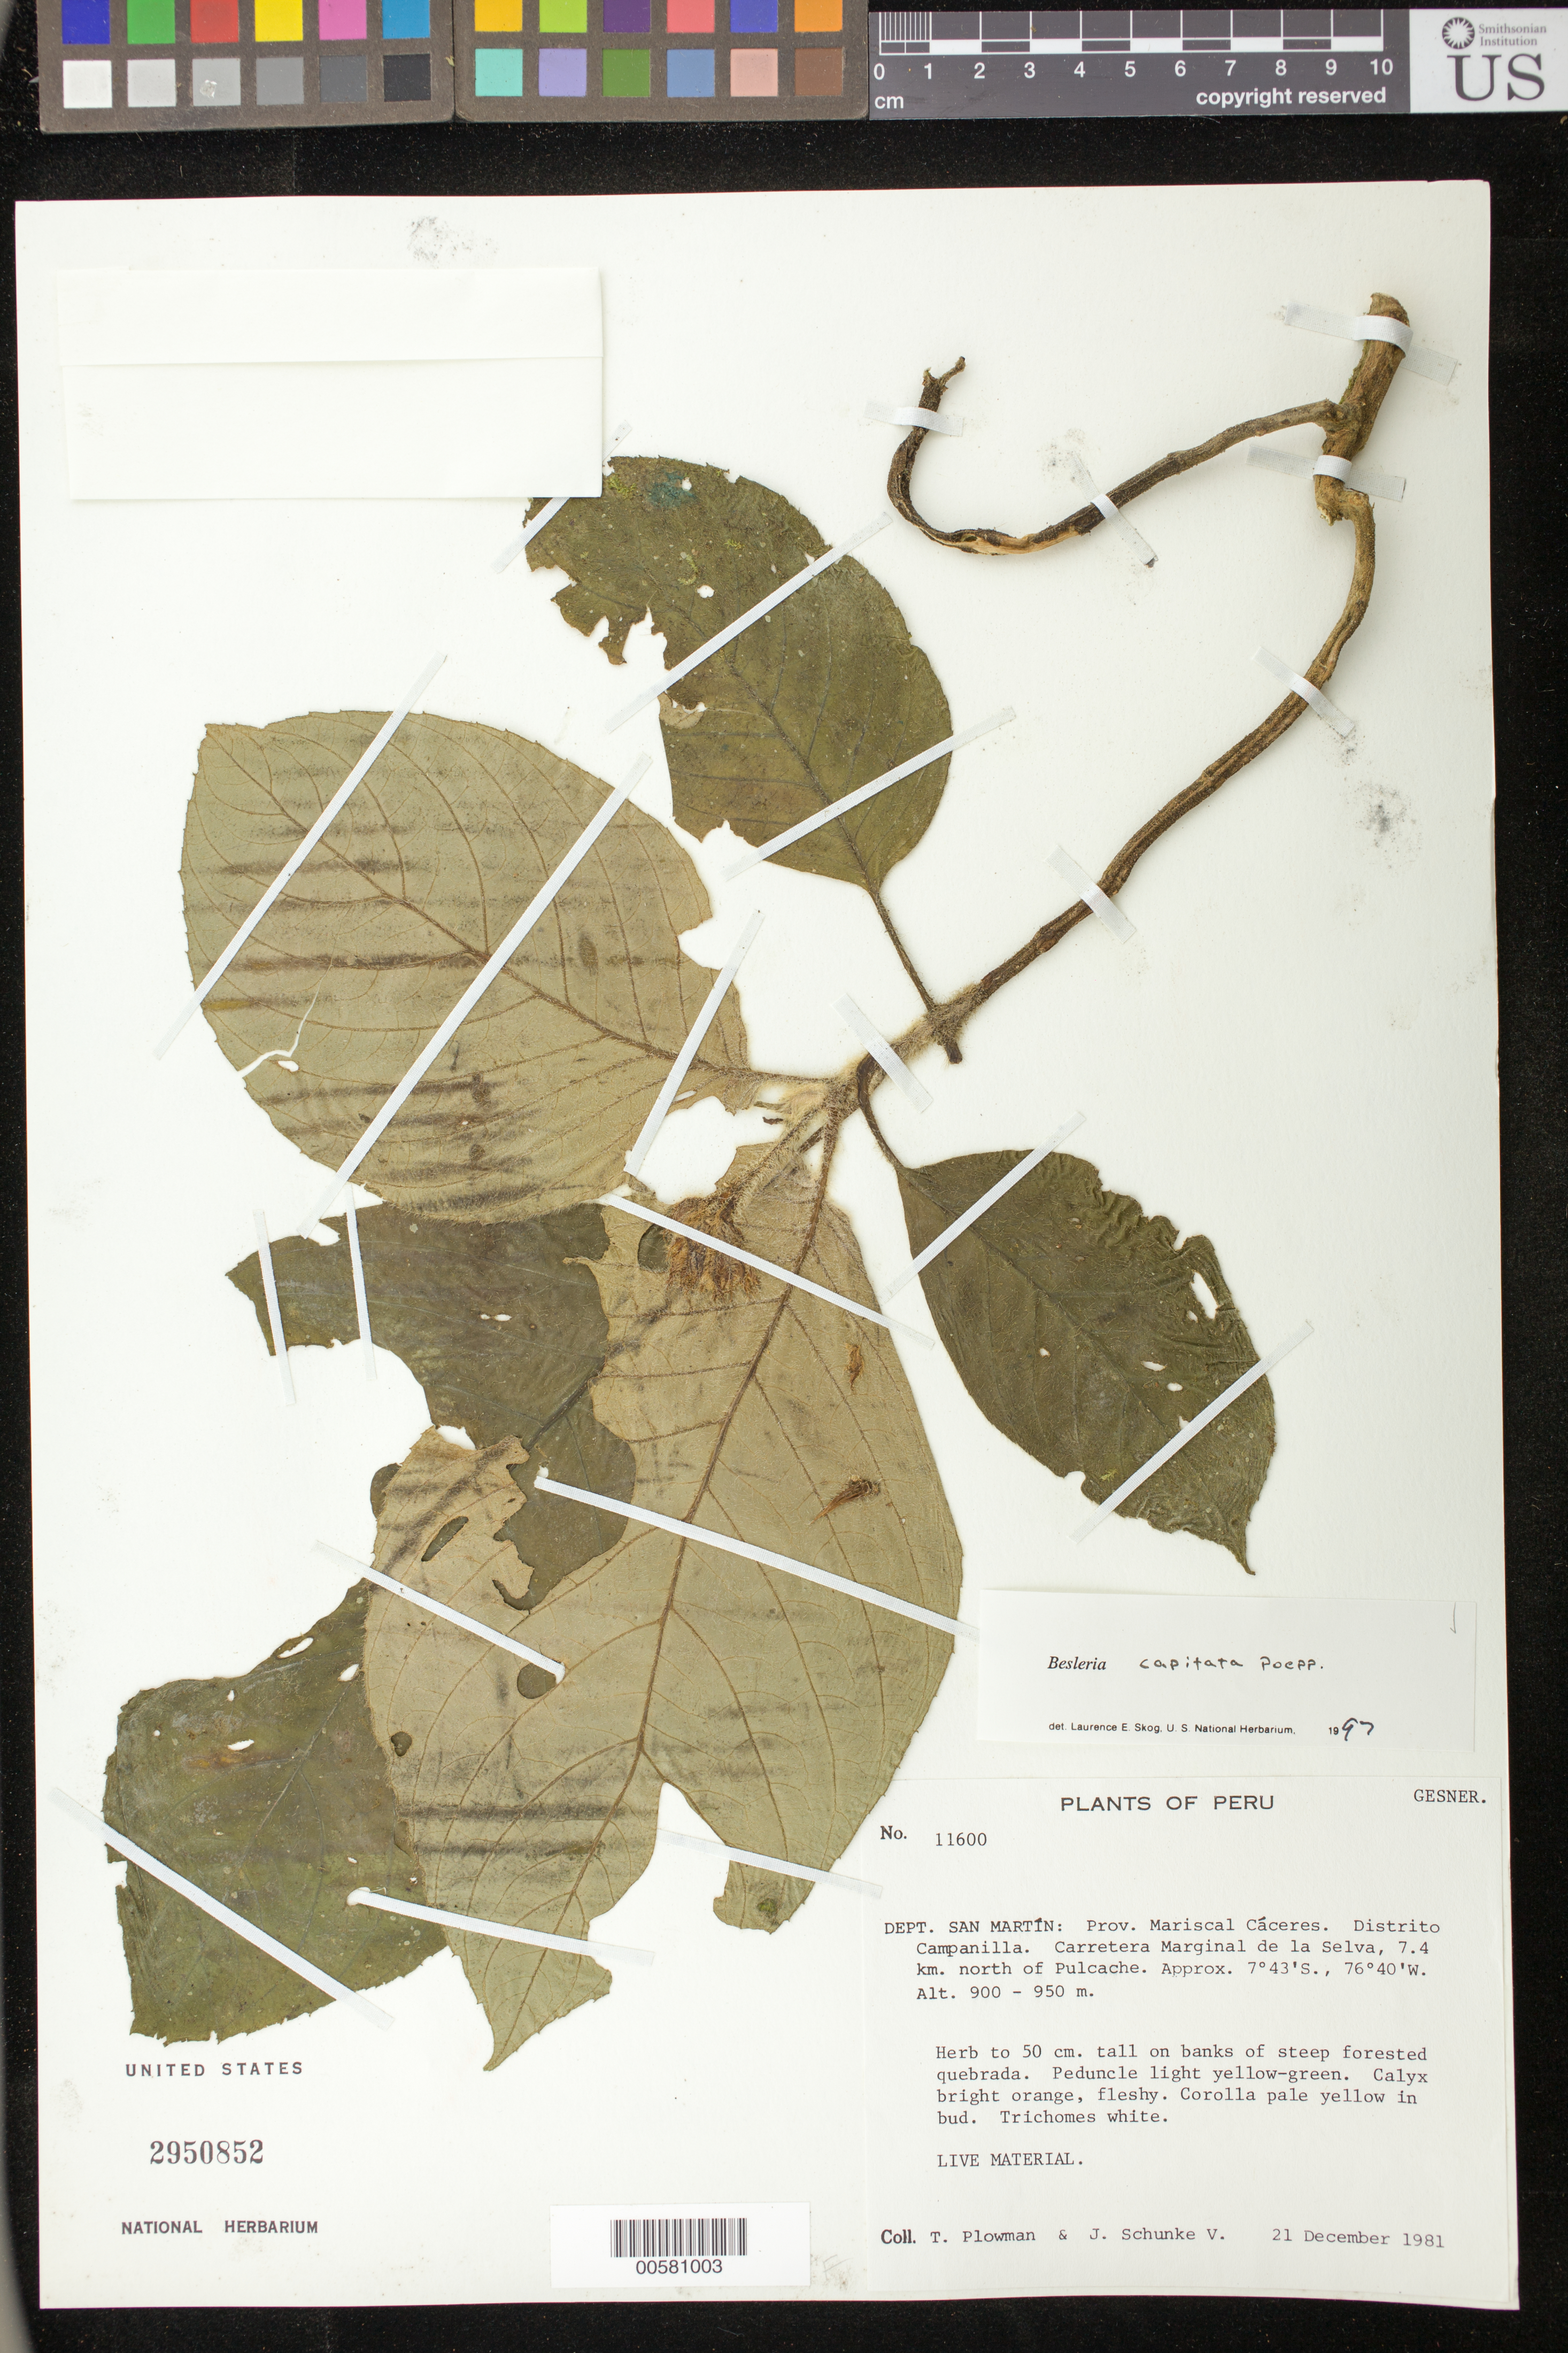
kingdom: Plantae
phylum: Tracheophyta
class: Magnoliopsida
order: Lamiales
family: Gesneriaceae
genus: Besleria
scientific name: Besleria capitata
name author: Poepp.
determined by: Skog, Laurence E.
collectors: T. Plowman & J. Schunke Vigo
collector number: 11600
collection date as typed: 21 Dec 1981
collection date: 1981-12-21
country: Peru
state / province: San Martín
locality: Prov. Mariscal Cáceres, Dtto. Campanilla; Carretera Marginal de la Selva, 7.4 km N of Pulcache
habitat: Banks of steep forested quebrada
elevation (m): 900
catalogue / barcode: US 2950852